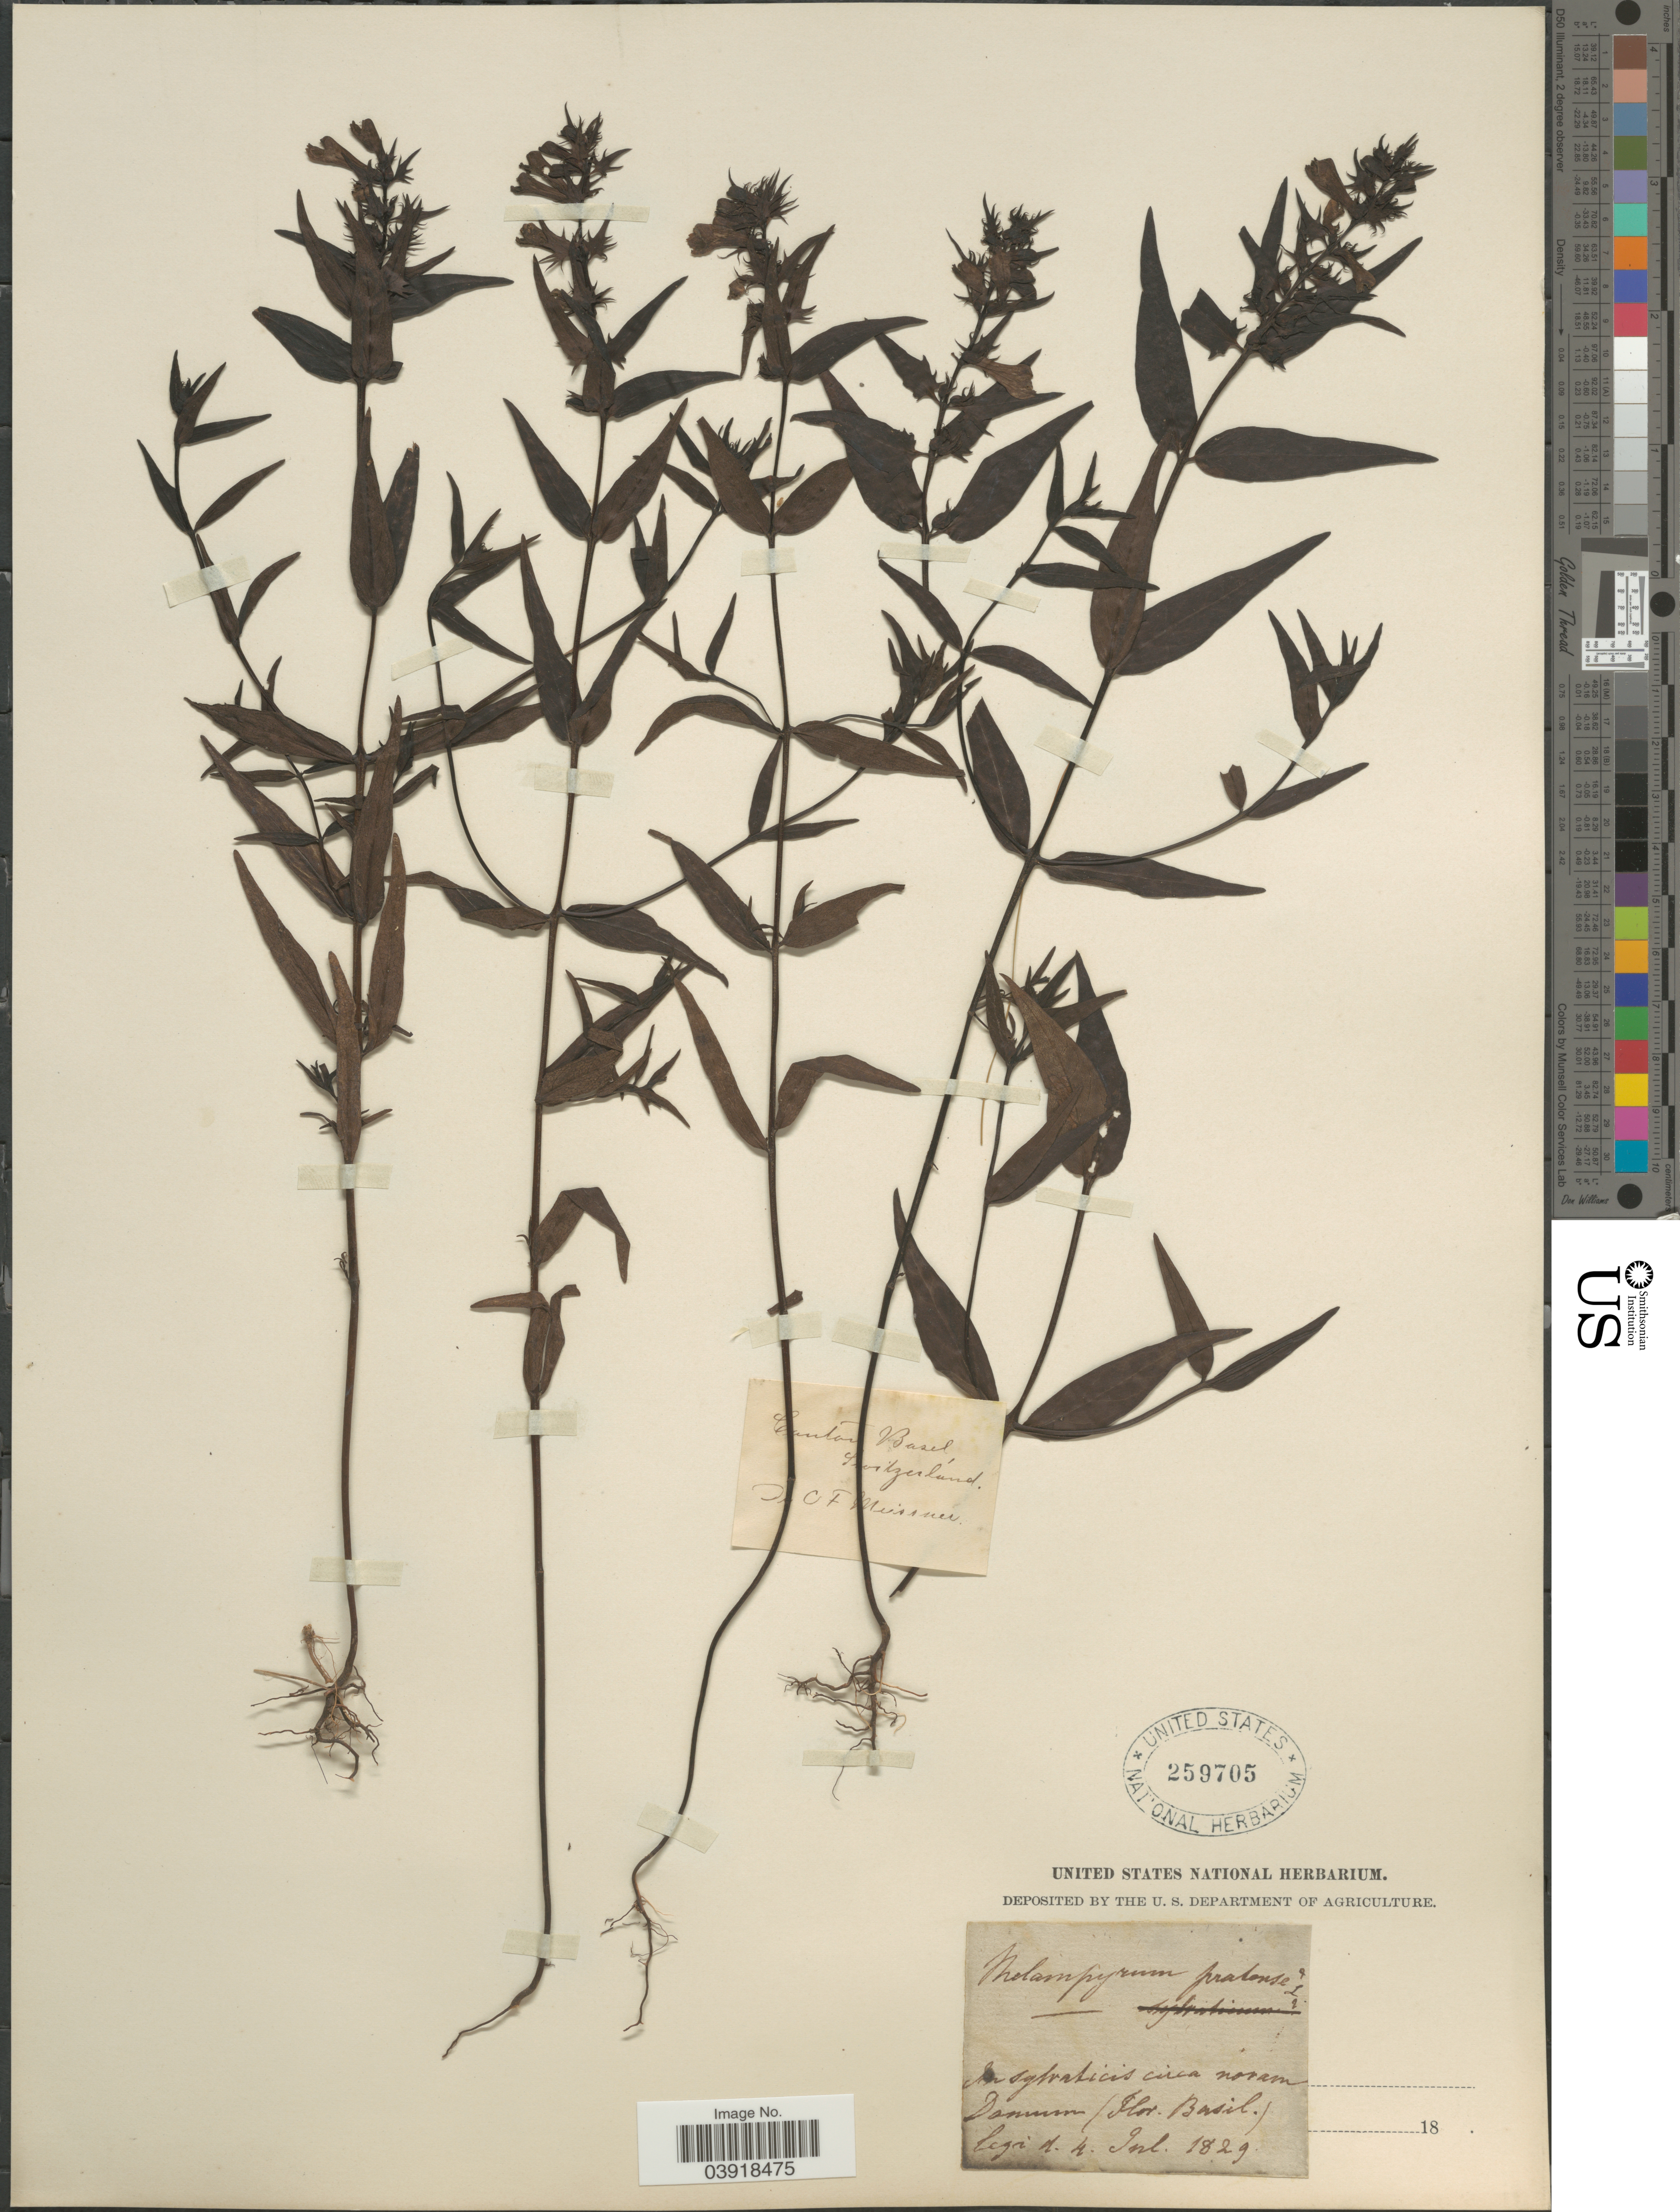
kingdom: Plantae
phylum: Tracheophyta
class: Magnoliopsida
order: Lamiales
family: Orobanchaceae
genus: Melampyrum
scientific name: Melampyrum pratense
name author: L.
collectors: C. F. W. Meissner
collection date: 1829-07-04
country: Switzerland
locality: In sylvaticis circa noram Dornum. Canton Basel.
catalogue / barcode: US 259705